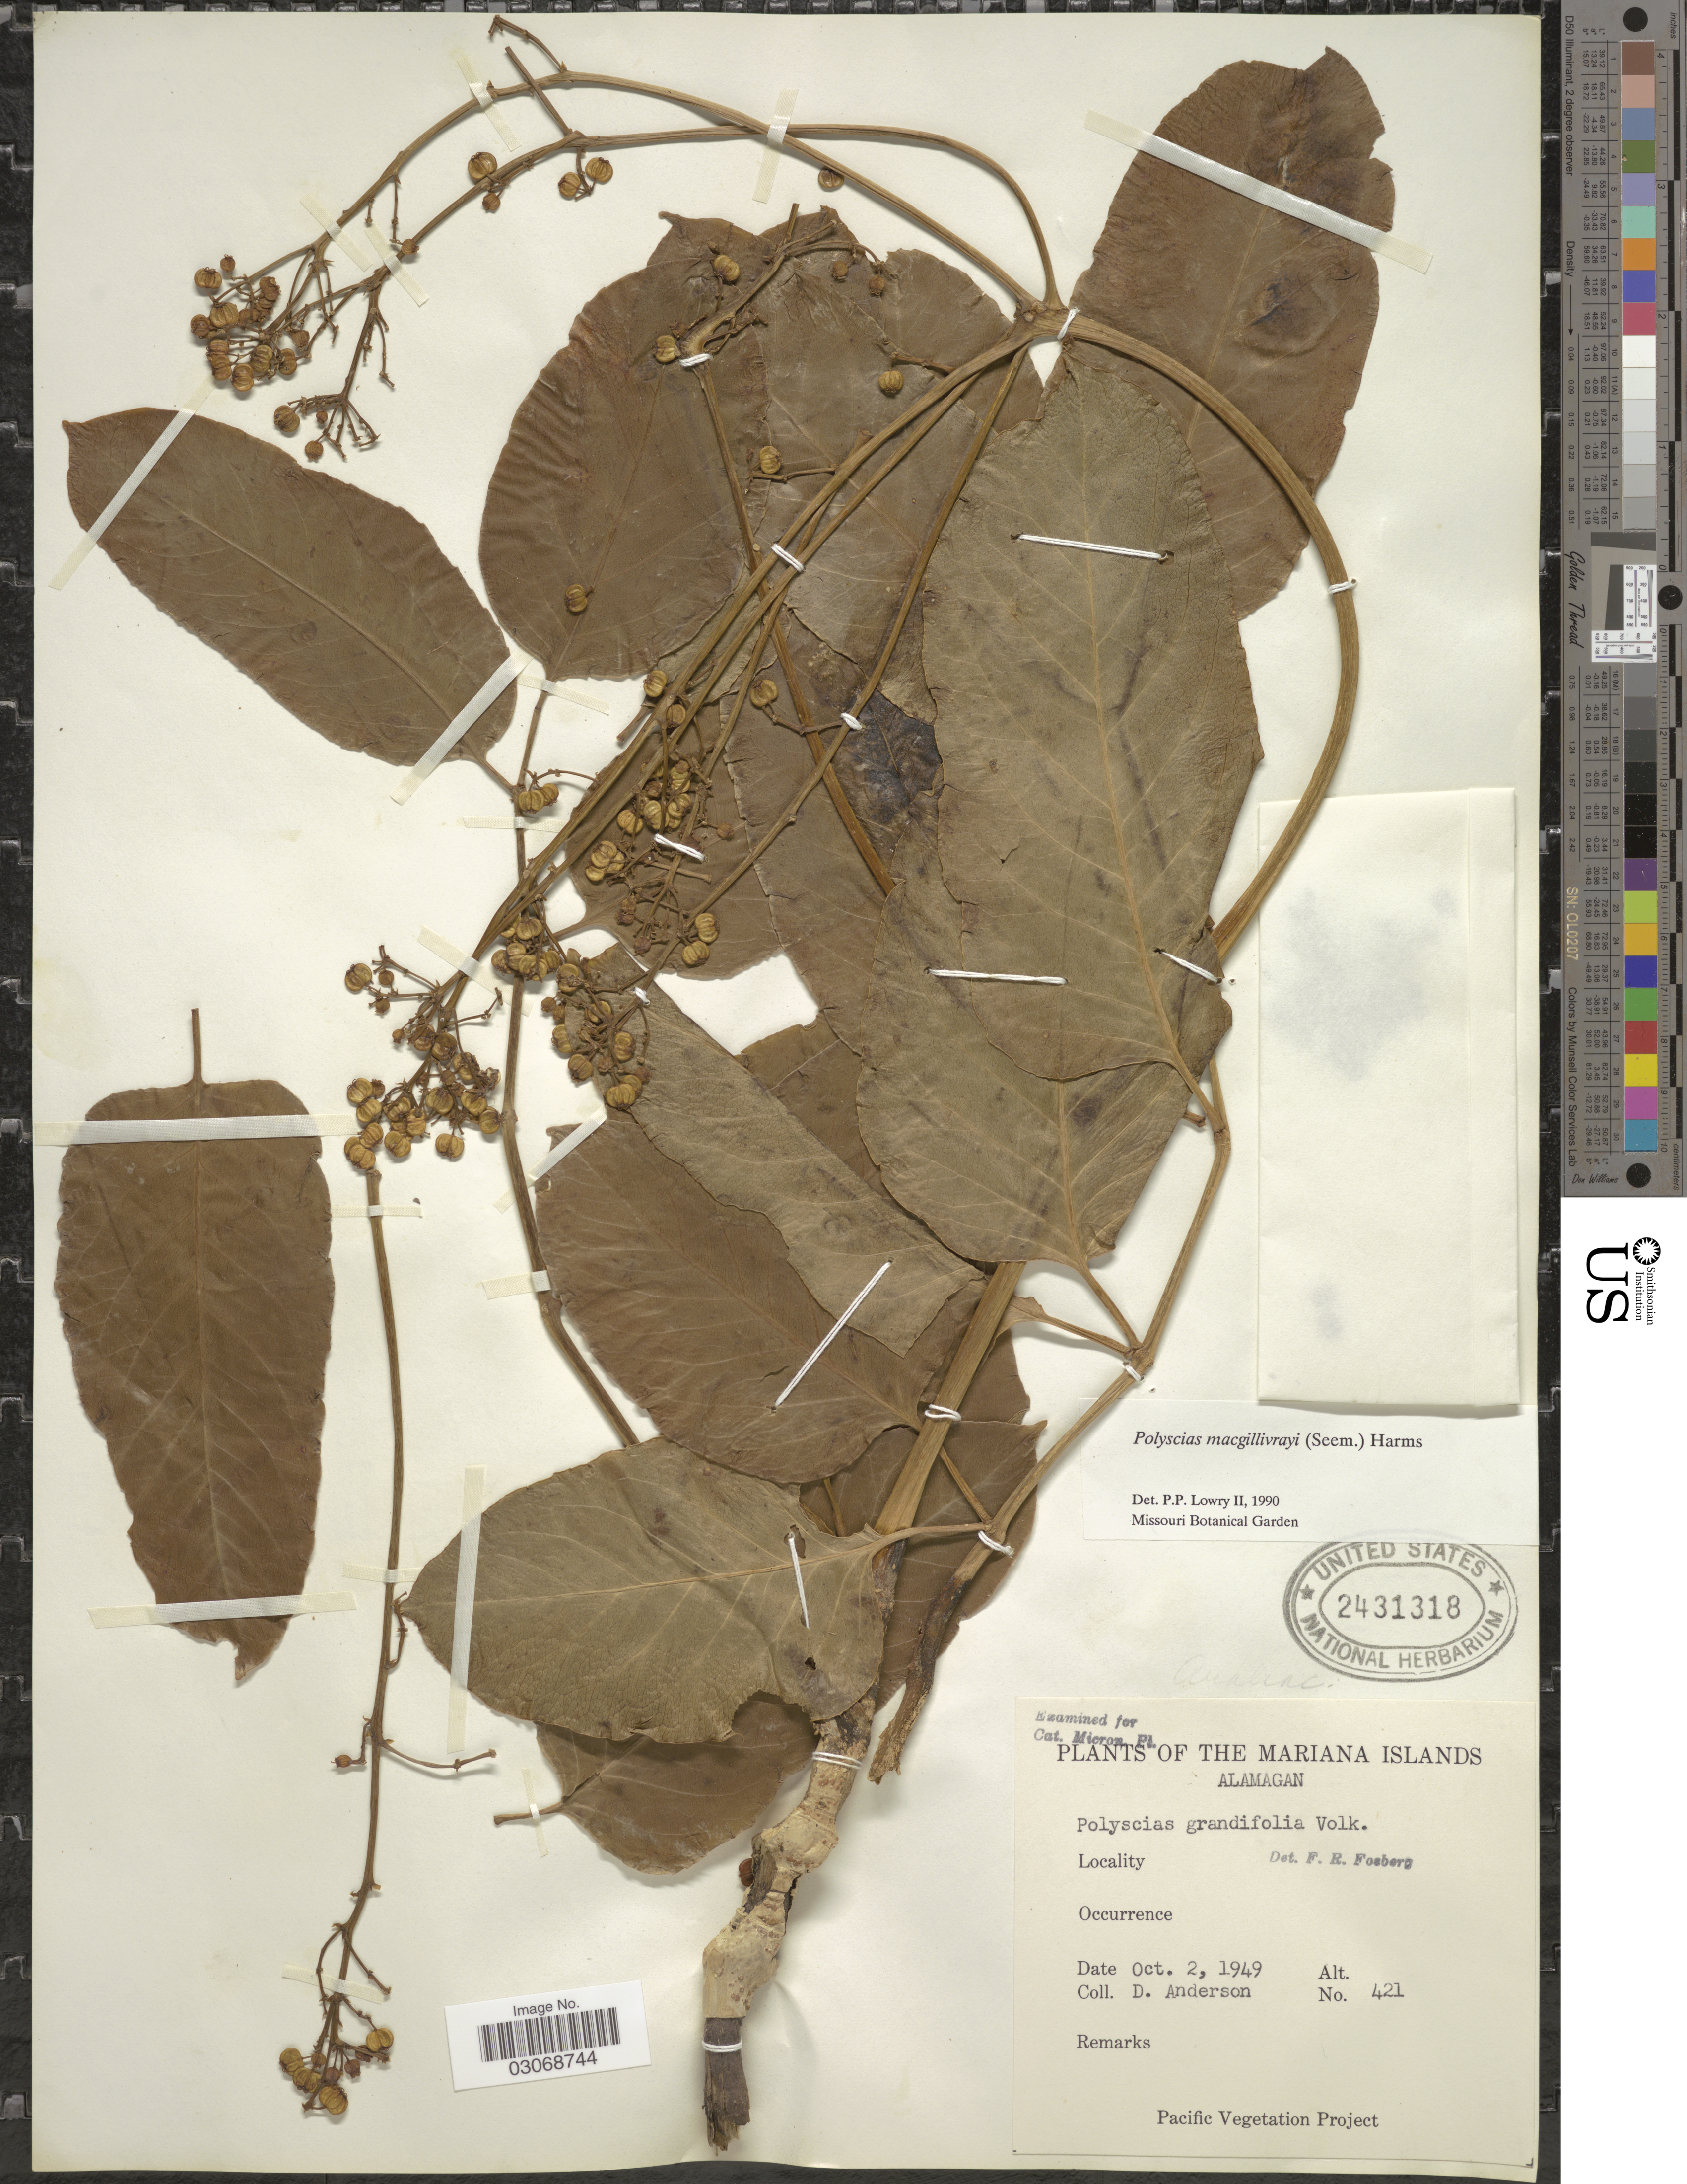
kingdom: Plantae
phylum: Tracheophyta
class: Magnoliopsida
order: Apiales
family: Araliaceae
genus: Polyscias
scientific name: Polyscias macgillivrayi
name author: Harms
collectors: D. Anderson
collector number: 421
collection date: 1949-10-02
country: Northern Mariana Islands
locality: The Mariana Islands, Alamagan.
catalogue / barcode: US 2431318